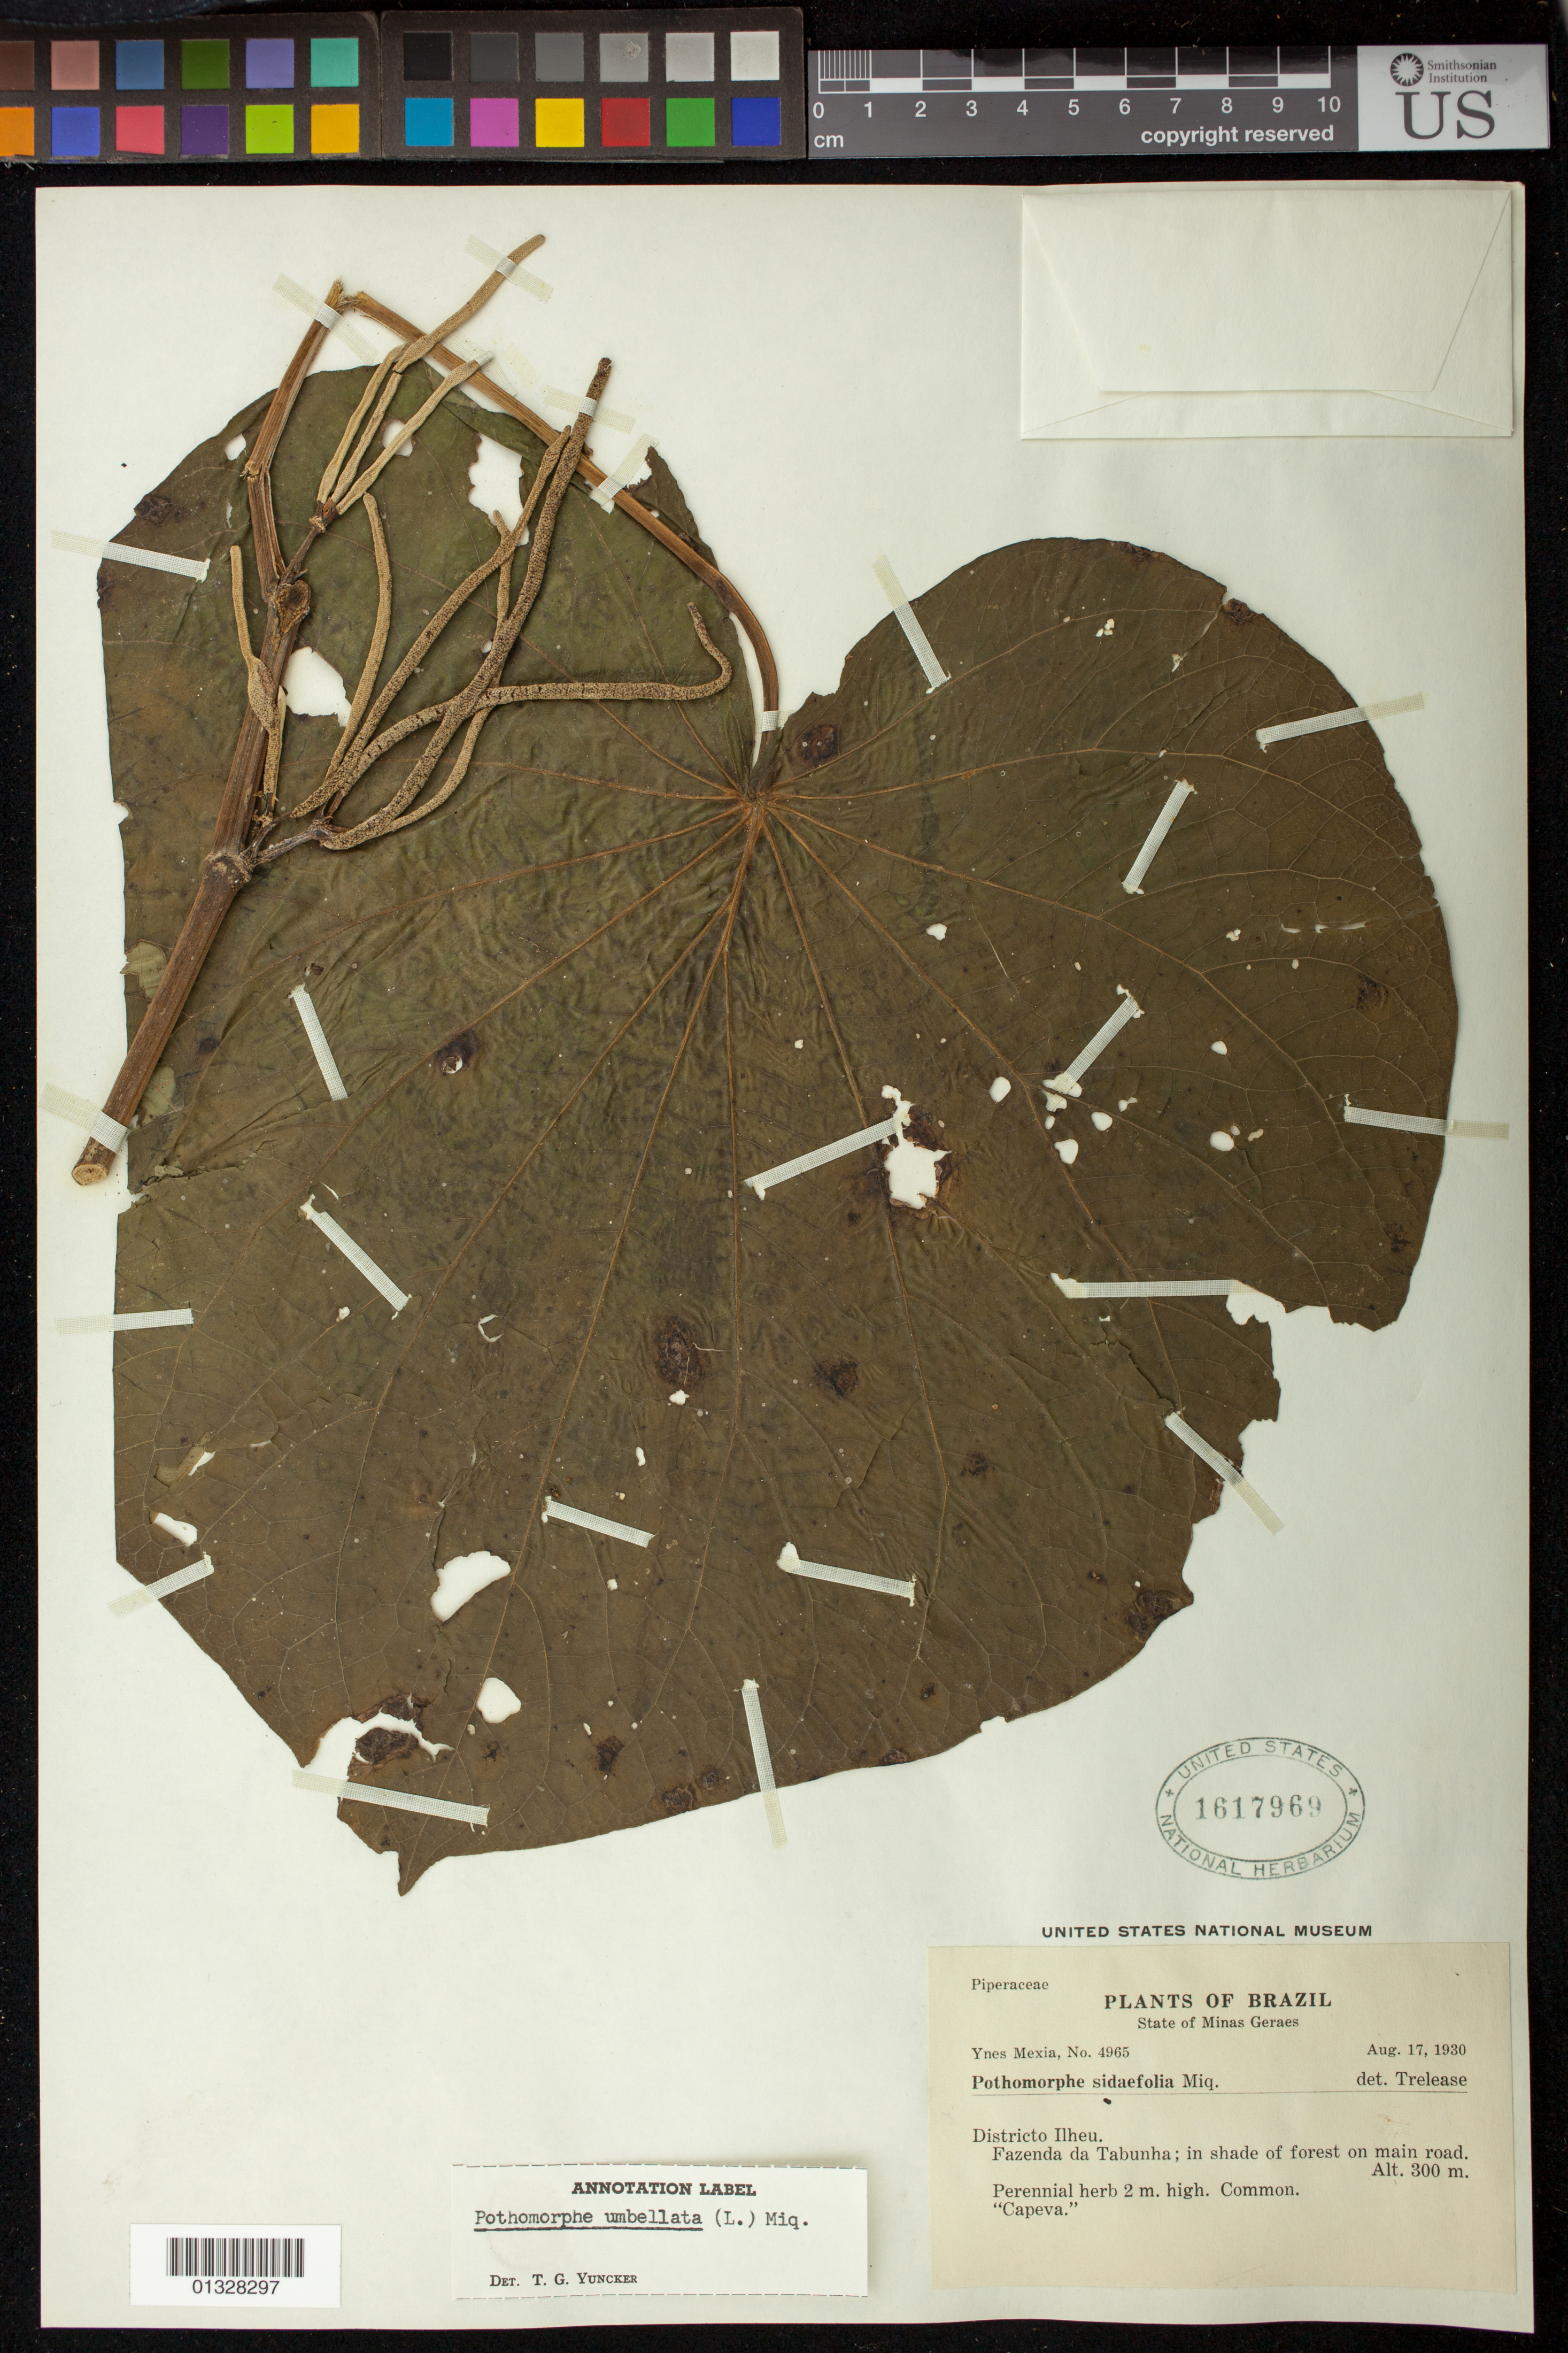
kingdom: Plantae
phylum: Tracheophyta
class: Magnoliopsida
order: Piperales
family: Piperaceae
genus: Piper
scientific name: Piper umbellatum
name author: L.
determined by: Strong, M. T., (US), Smithsonian Institution - National Museum of Natural History (UNITED STATES)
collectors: Y. Mexia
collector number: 4965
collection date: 1930-08-17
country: Brazil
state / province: Minas Gerais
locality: Districto Ilheu. Fazenda da Tabunha; in shade of forest on main road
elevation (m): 300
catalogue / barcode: US 1617969